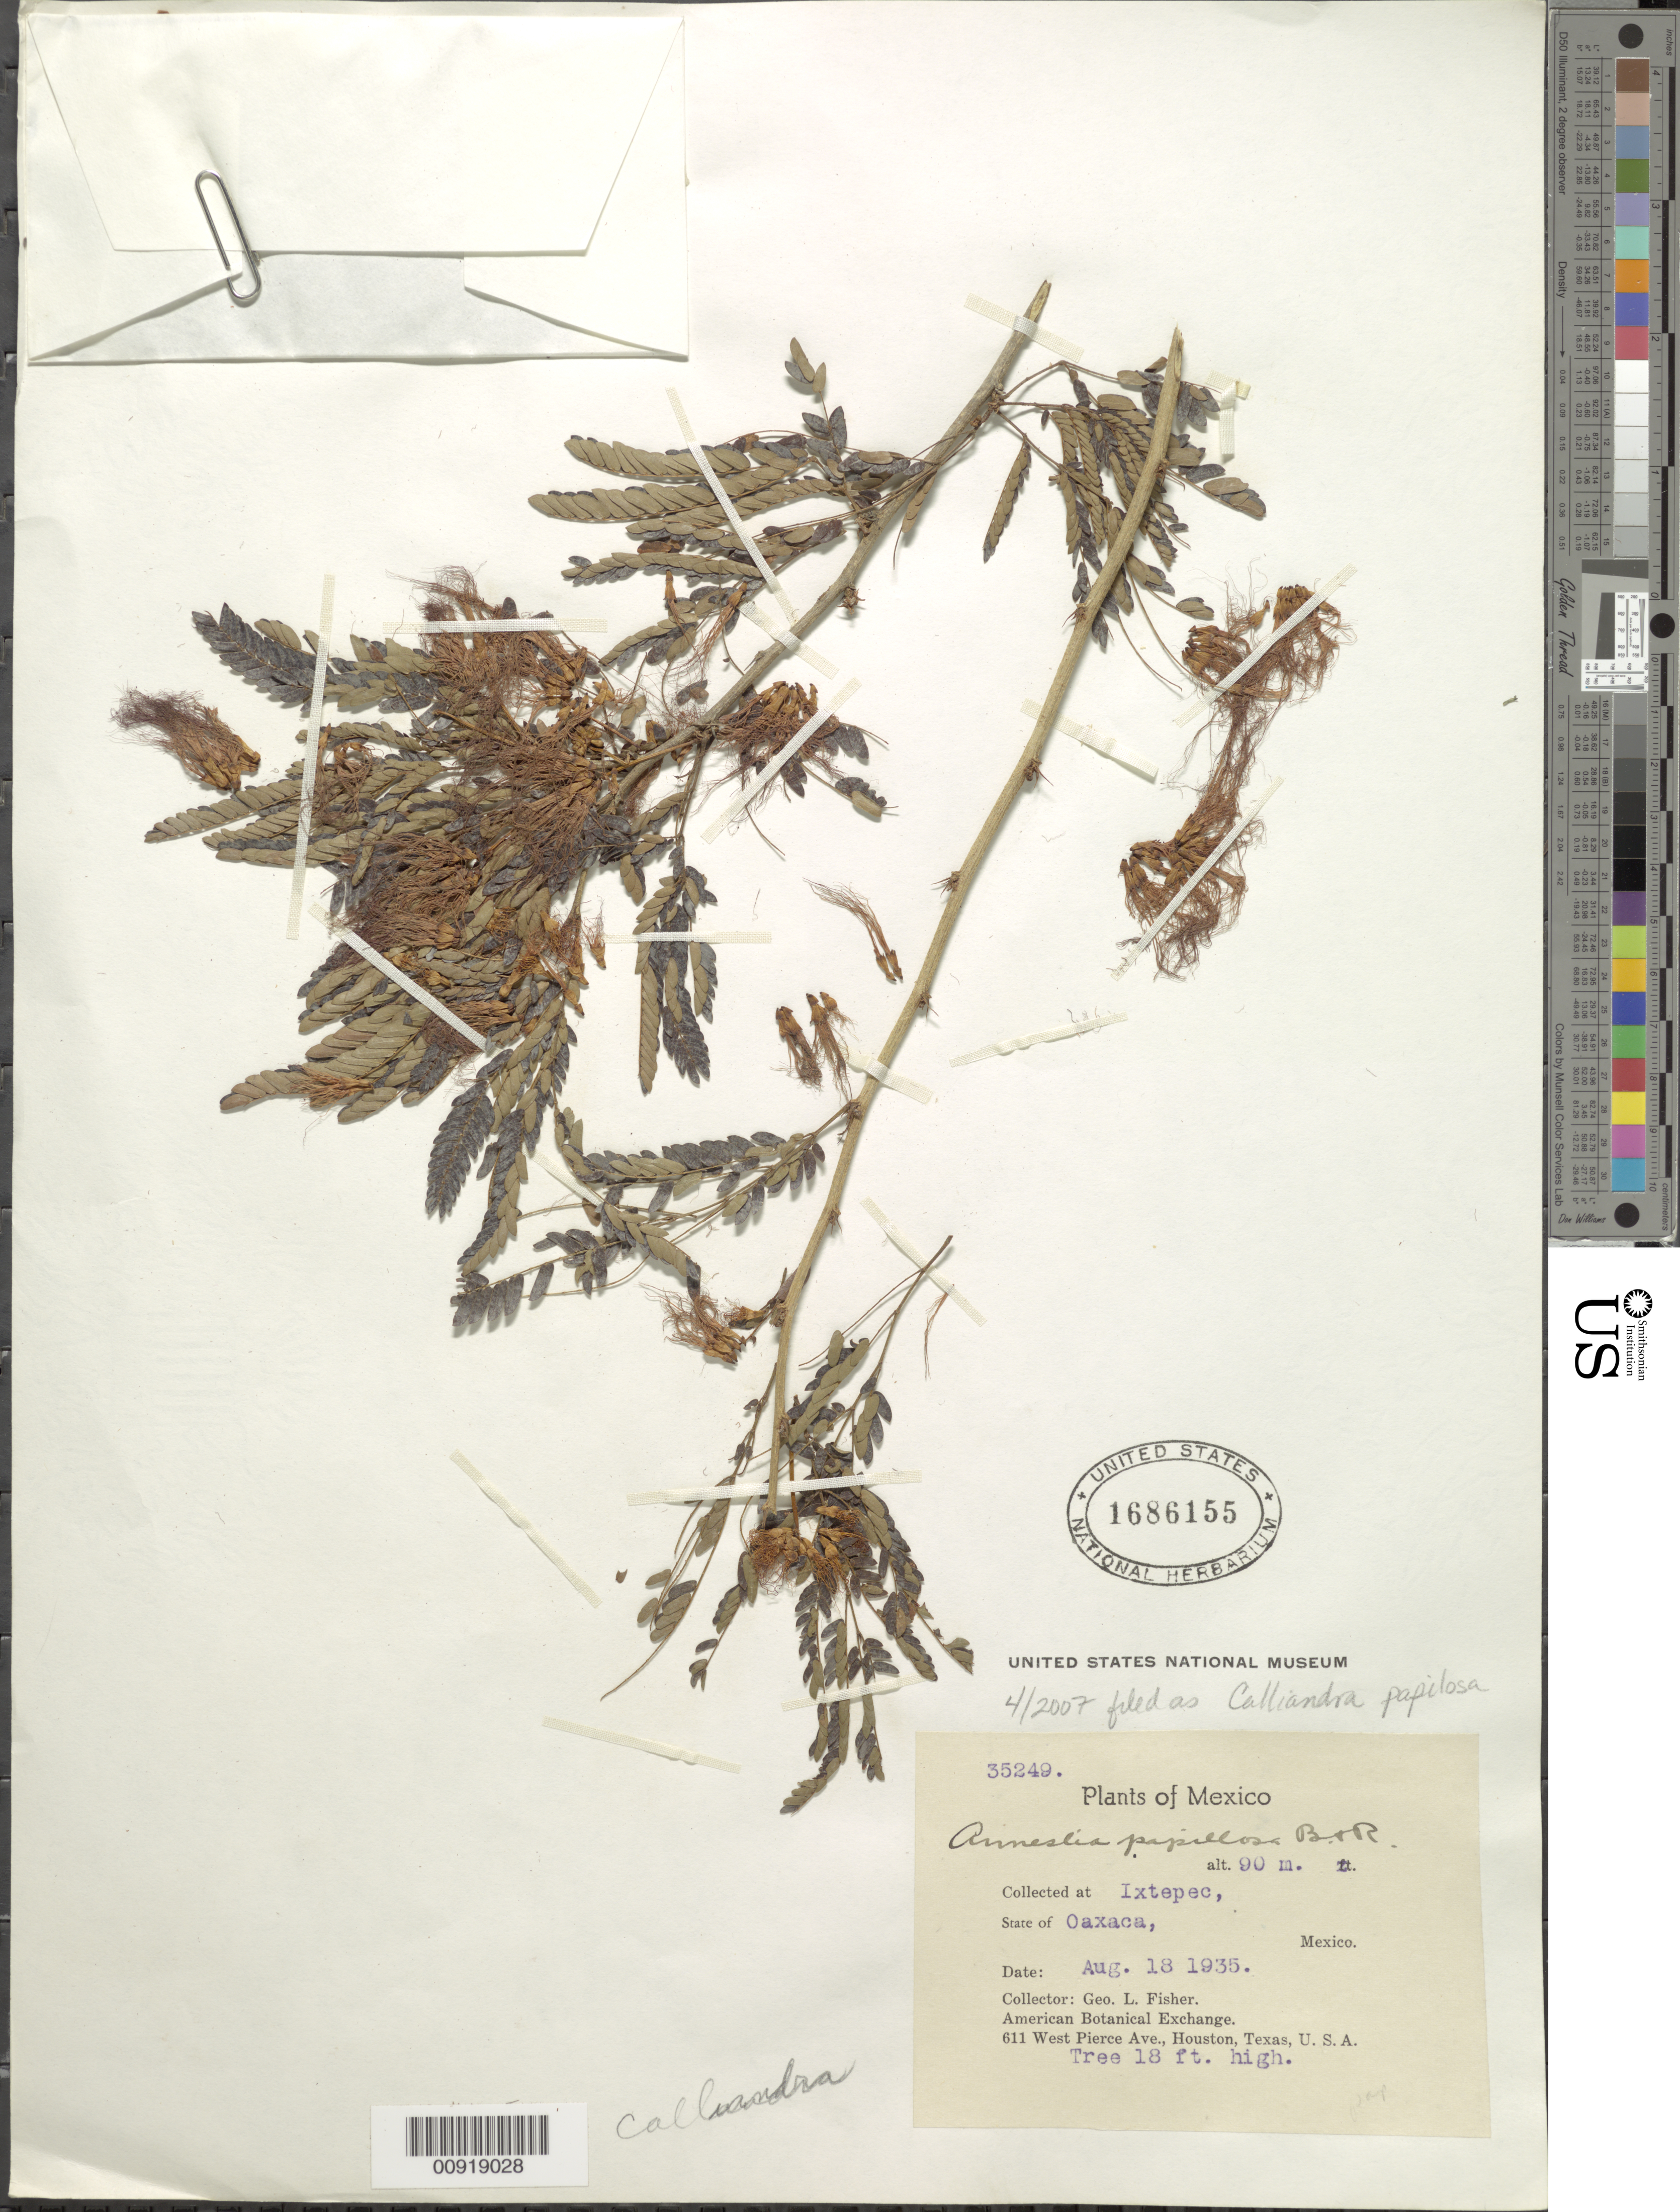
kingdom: Plantae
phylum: Tracheophyta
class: Magnoliopsida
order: Fabales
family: Fabaceae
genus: Calliandra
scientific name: Calliandra papillosa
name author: (Britton) Standl.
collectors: G. L. Fisher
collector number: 35249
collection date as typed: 18 Aug 1935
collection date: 1935-08-18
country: Mexico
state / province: Oaxaca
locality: Ixtepec, State of Oaxaca.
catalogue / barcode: US 1686155